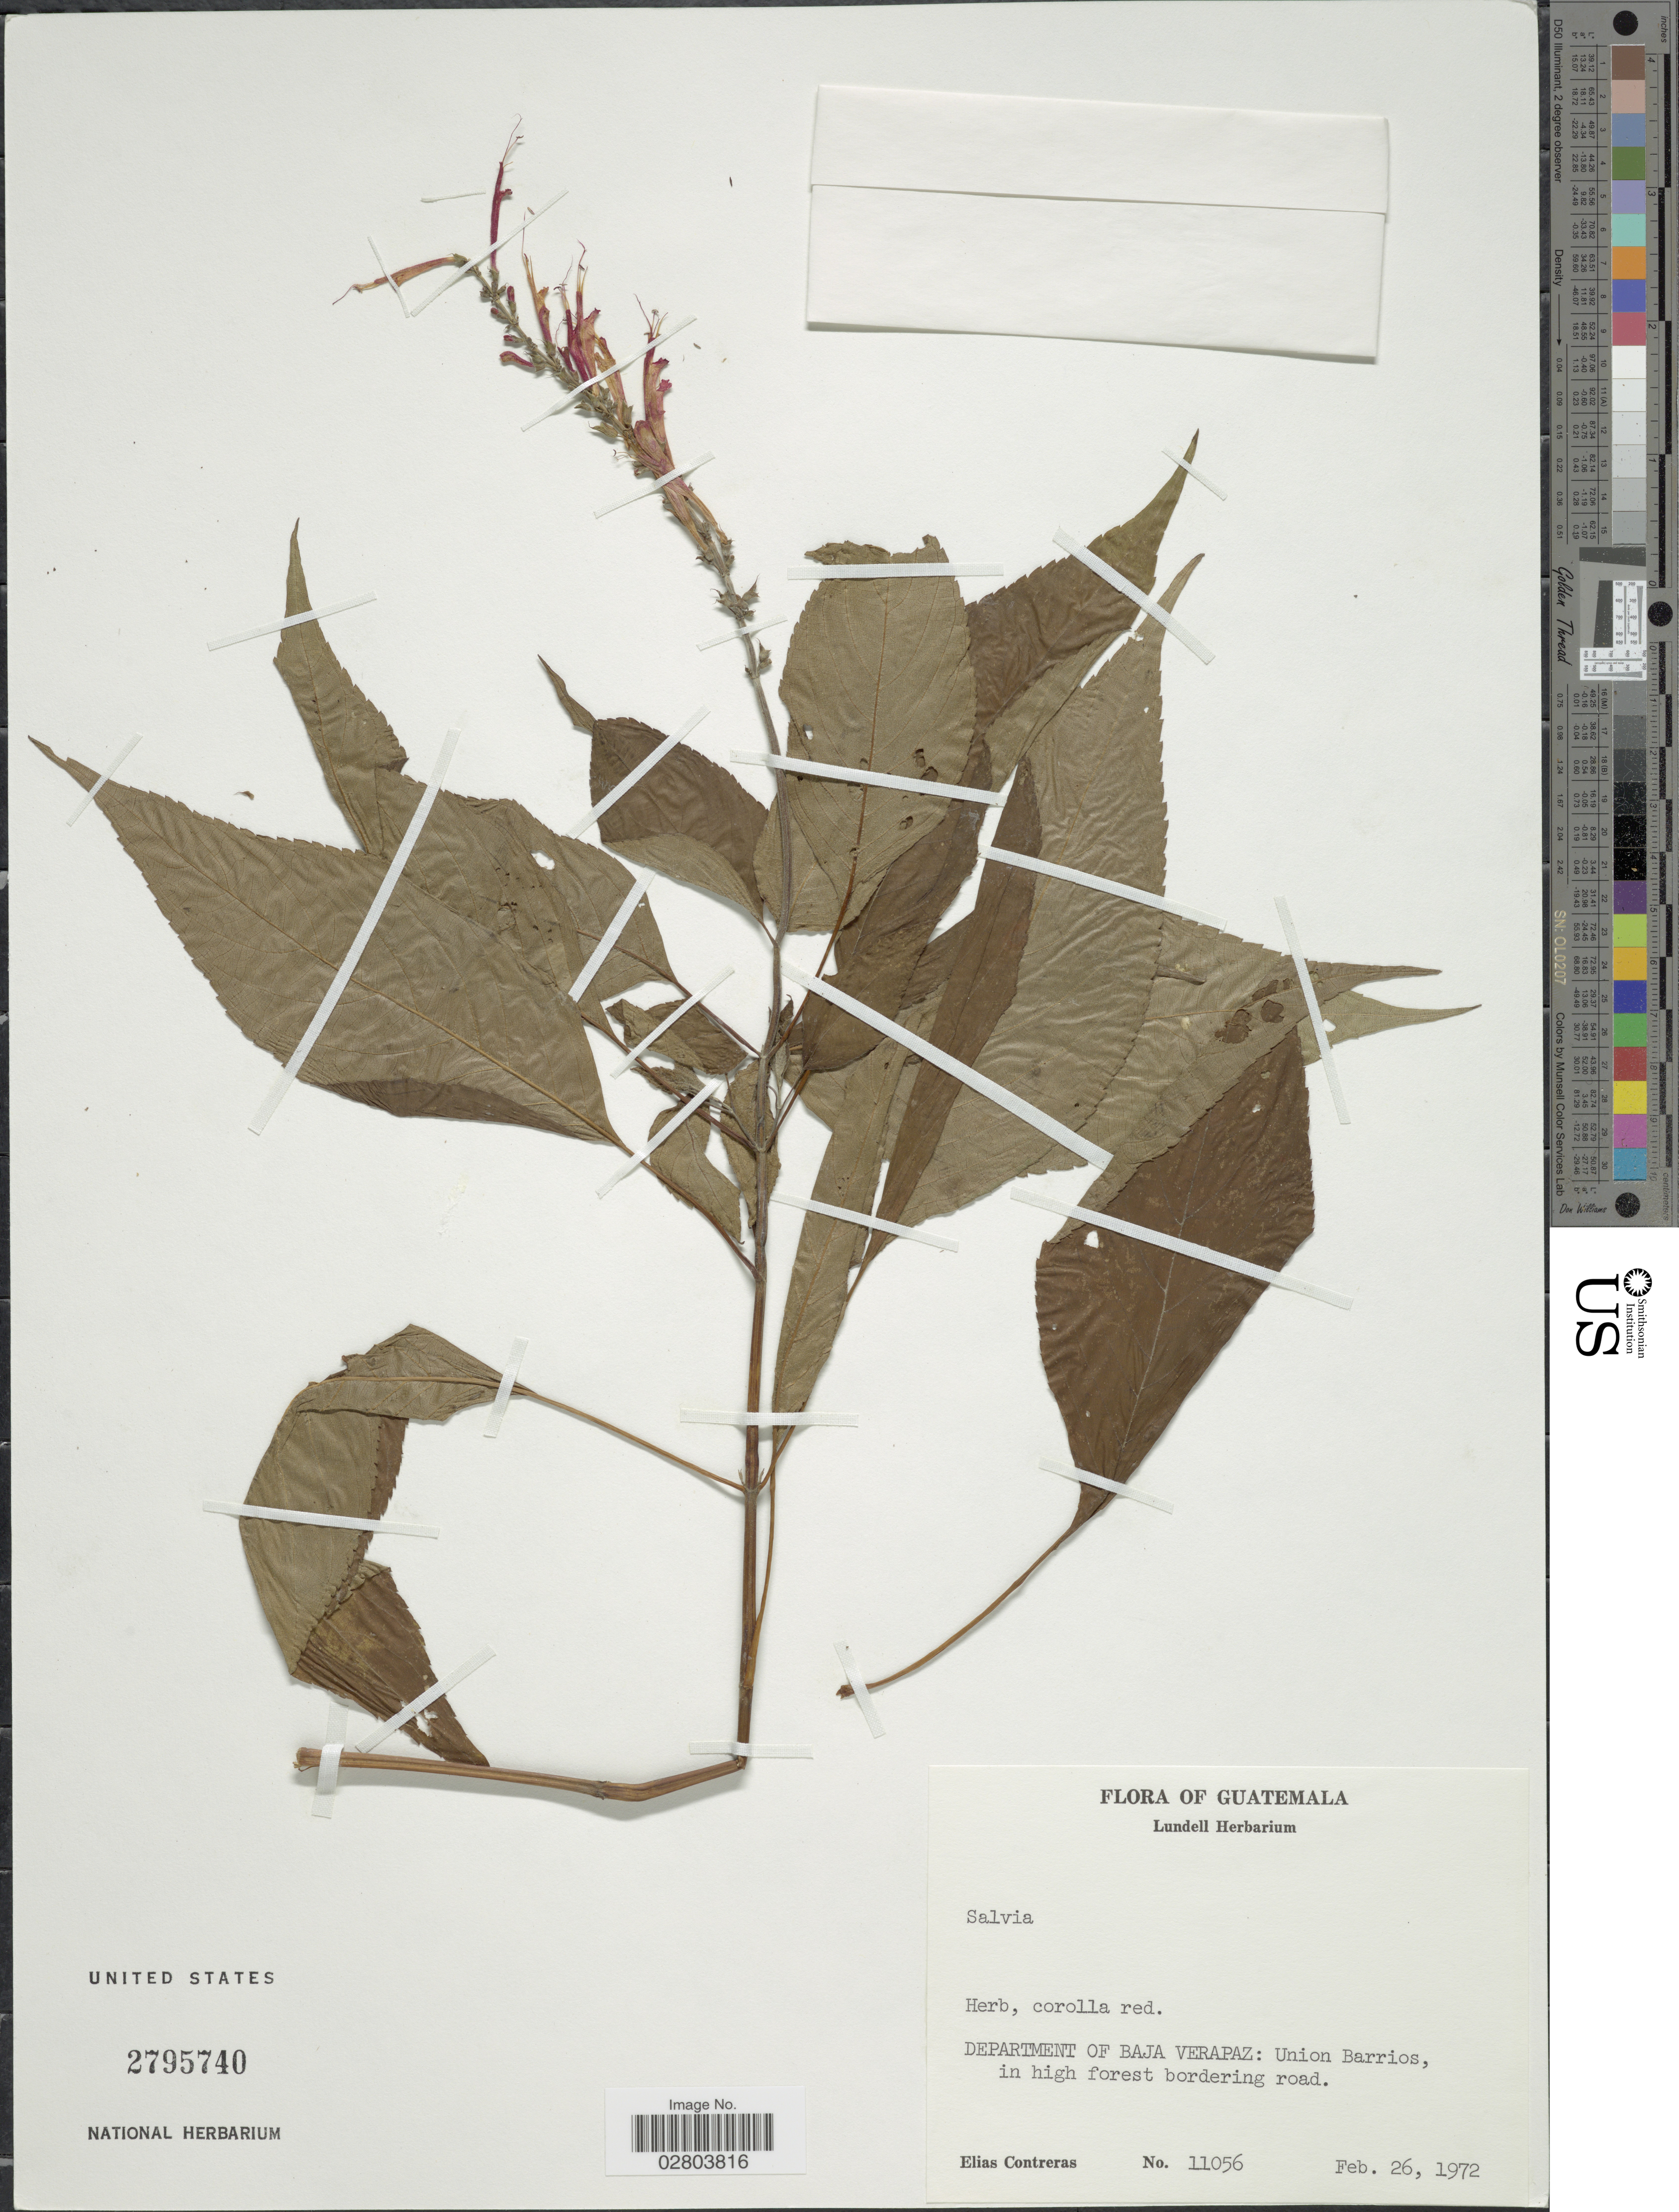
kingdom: Plantae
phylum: Tracheophyta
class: Magnoliopsida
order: Lamiales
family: Lamiaceae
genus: Salvia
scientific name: Salvia sp.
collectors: E. Contreras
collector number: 11056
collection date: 1972-02-26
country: Guatemala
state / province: Baja Verapaz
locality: Department of Baja Verapaz: Union Barrios.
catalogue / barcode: US 2795740